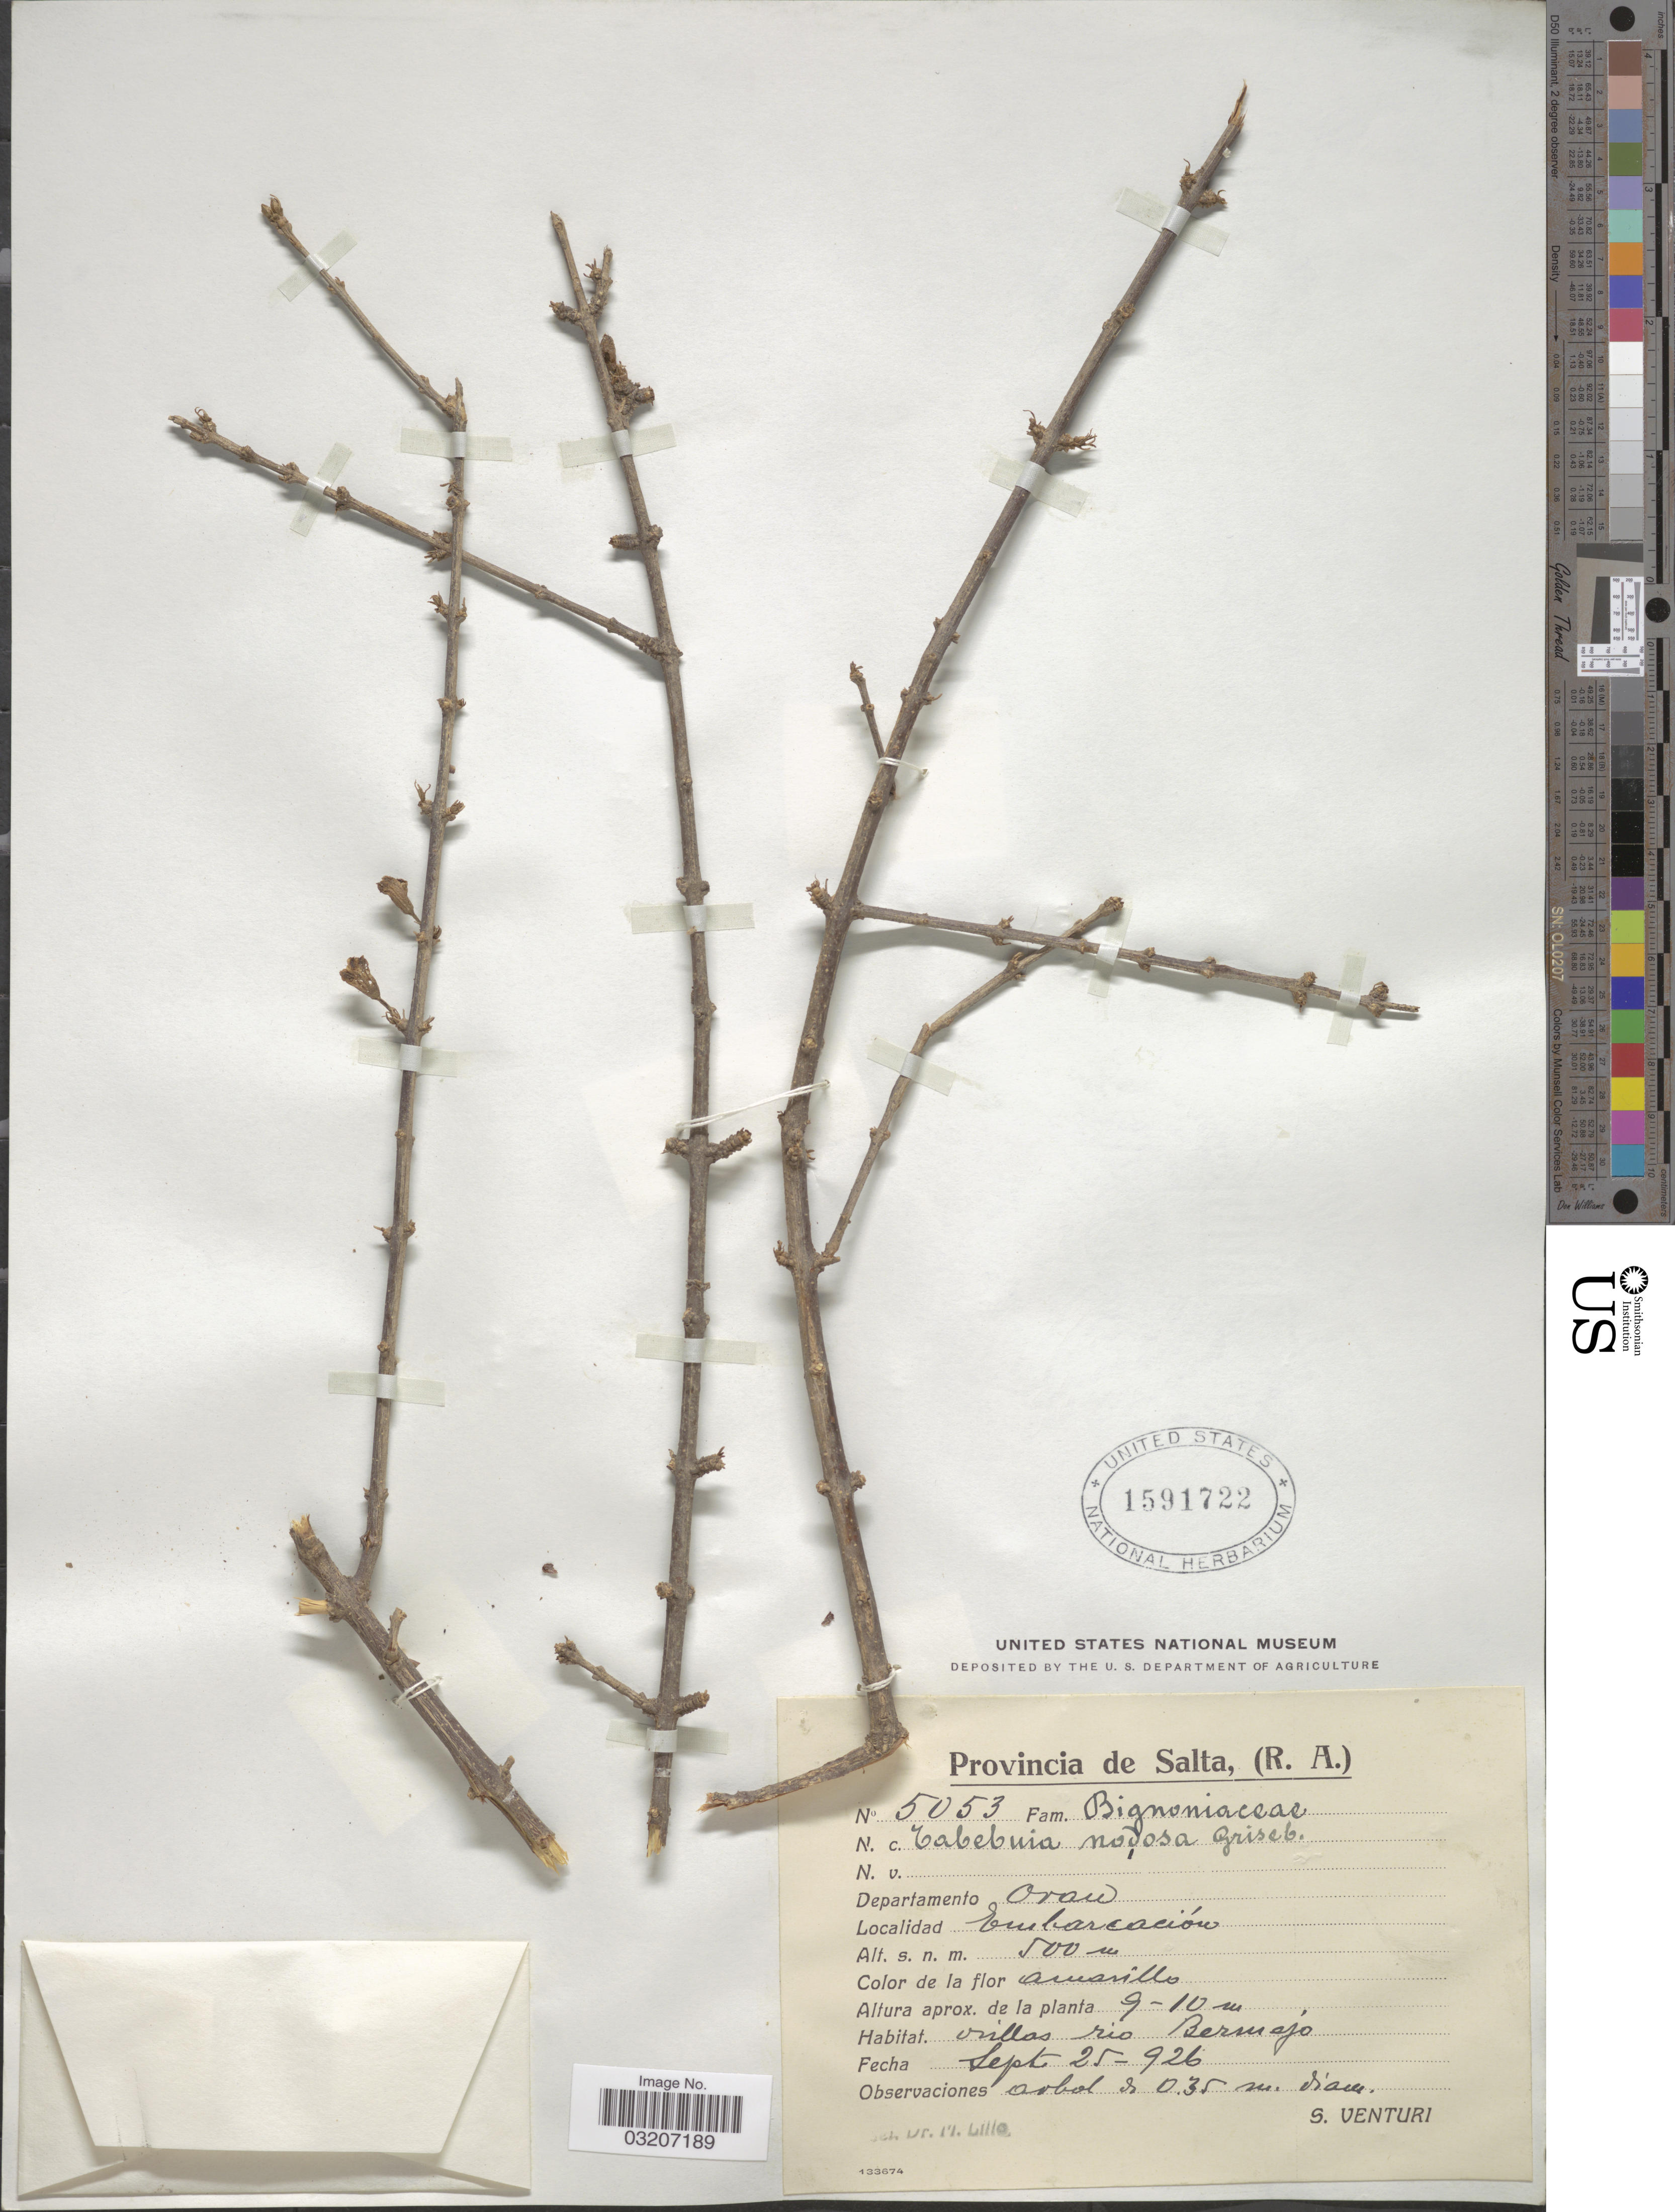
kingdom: Plantae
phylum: Tracheophyta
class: Magnoliopsida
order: Lamiales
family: Bignoniaceae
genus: Tabebuia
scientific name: Tabebuia nodosa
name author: (Griseb.) Griseb.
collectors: S. Venturi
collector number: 5053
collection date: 1926-09-25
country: Argentina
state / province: Salta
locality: Departamento Oran. Embarcación.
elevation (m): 500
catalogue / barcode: US 1591722